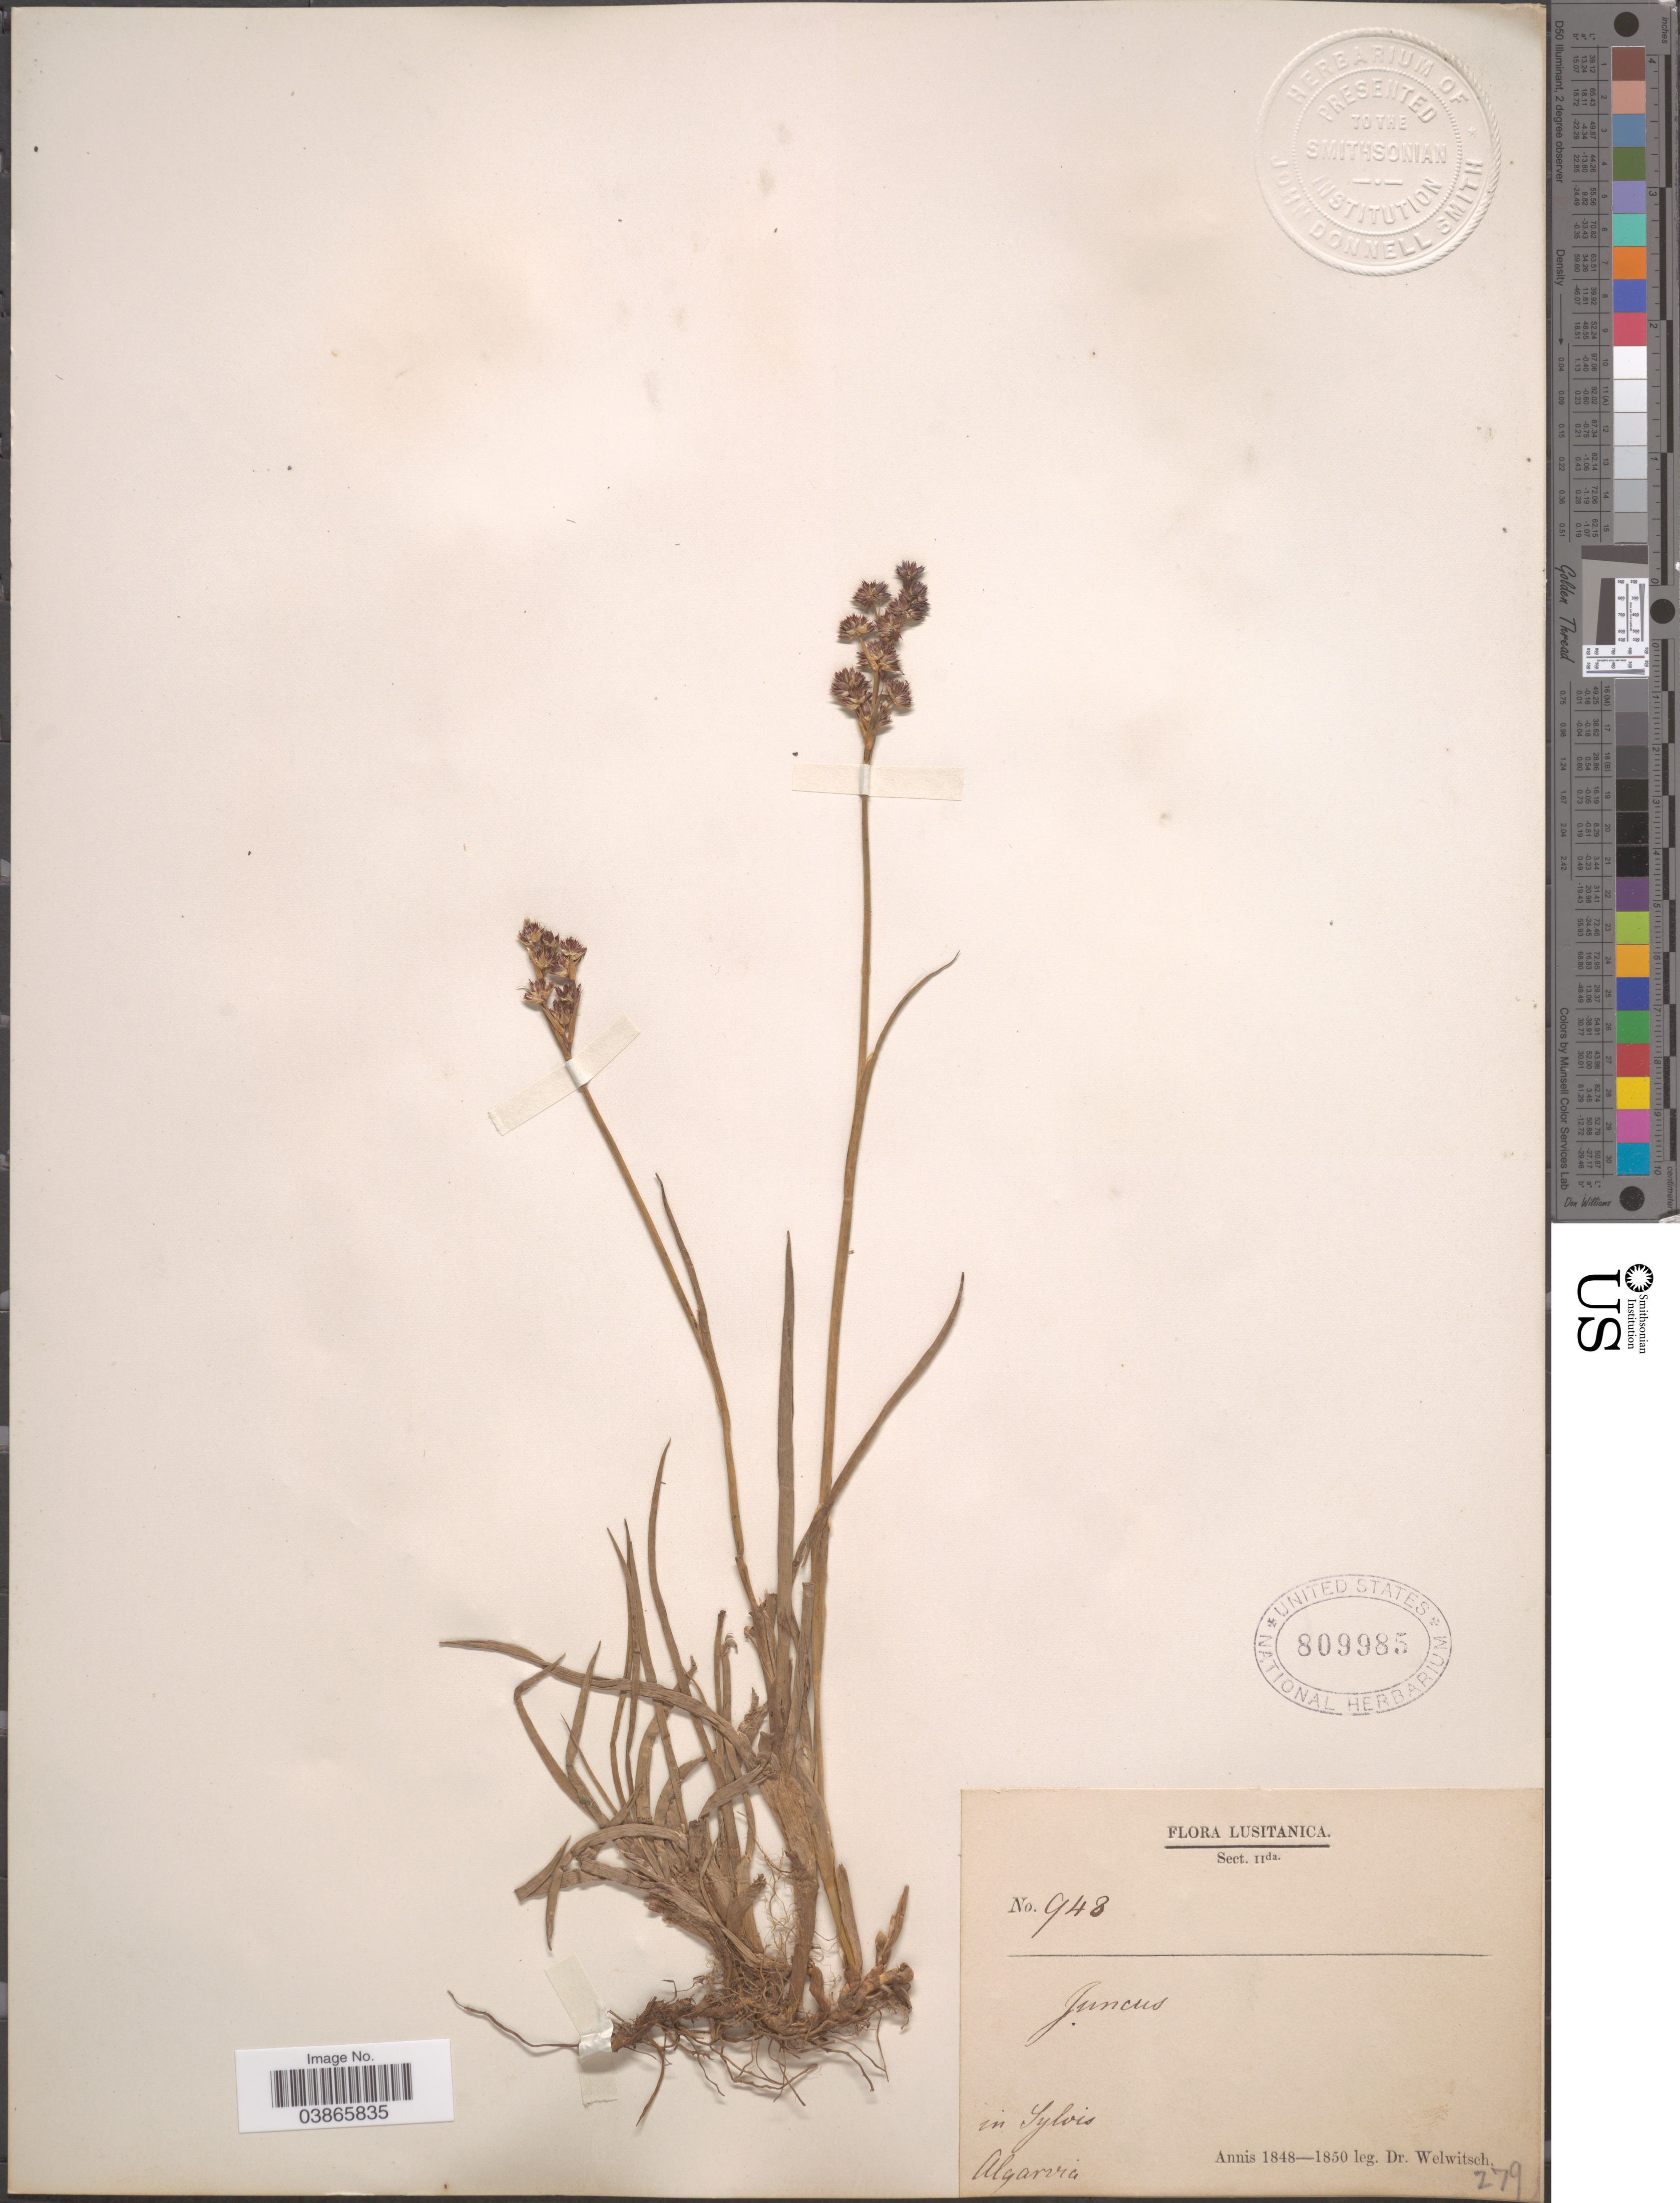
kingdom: Plantae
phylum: Tracheophyta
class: Liliopsida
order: Poales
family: Juncaceae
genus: Juncus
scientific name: Juncus sp.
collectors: -. Welwitsch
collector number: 948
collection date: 1848/1850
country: Portugal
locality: Lusitanica. In Sylvis. Algarvia.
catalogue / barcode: US 809985